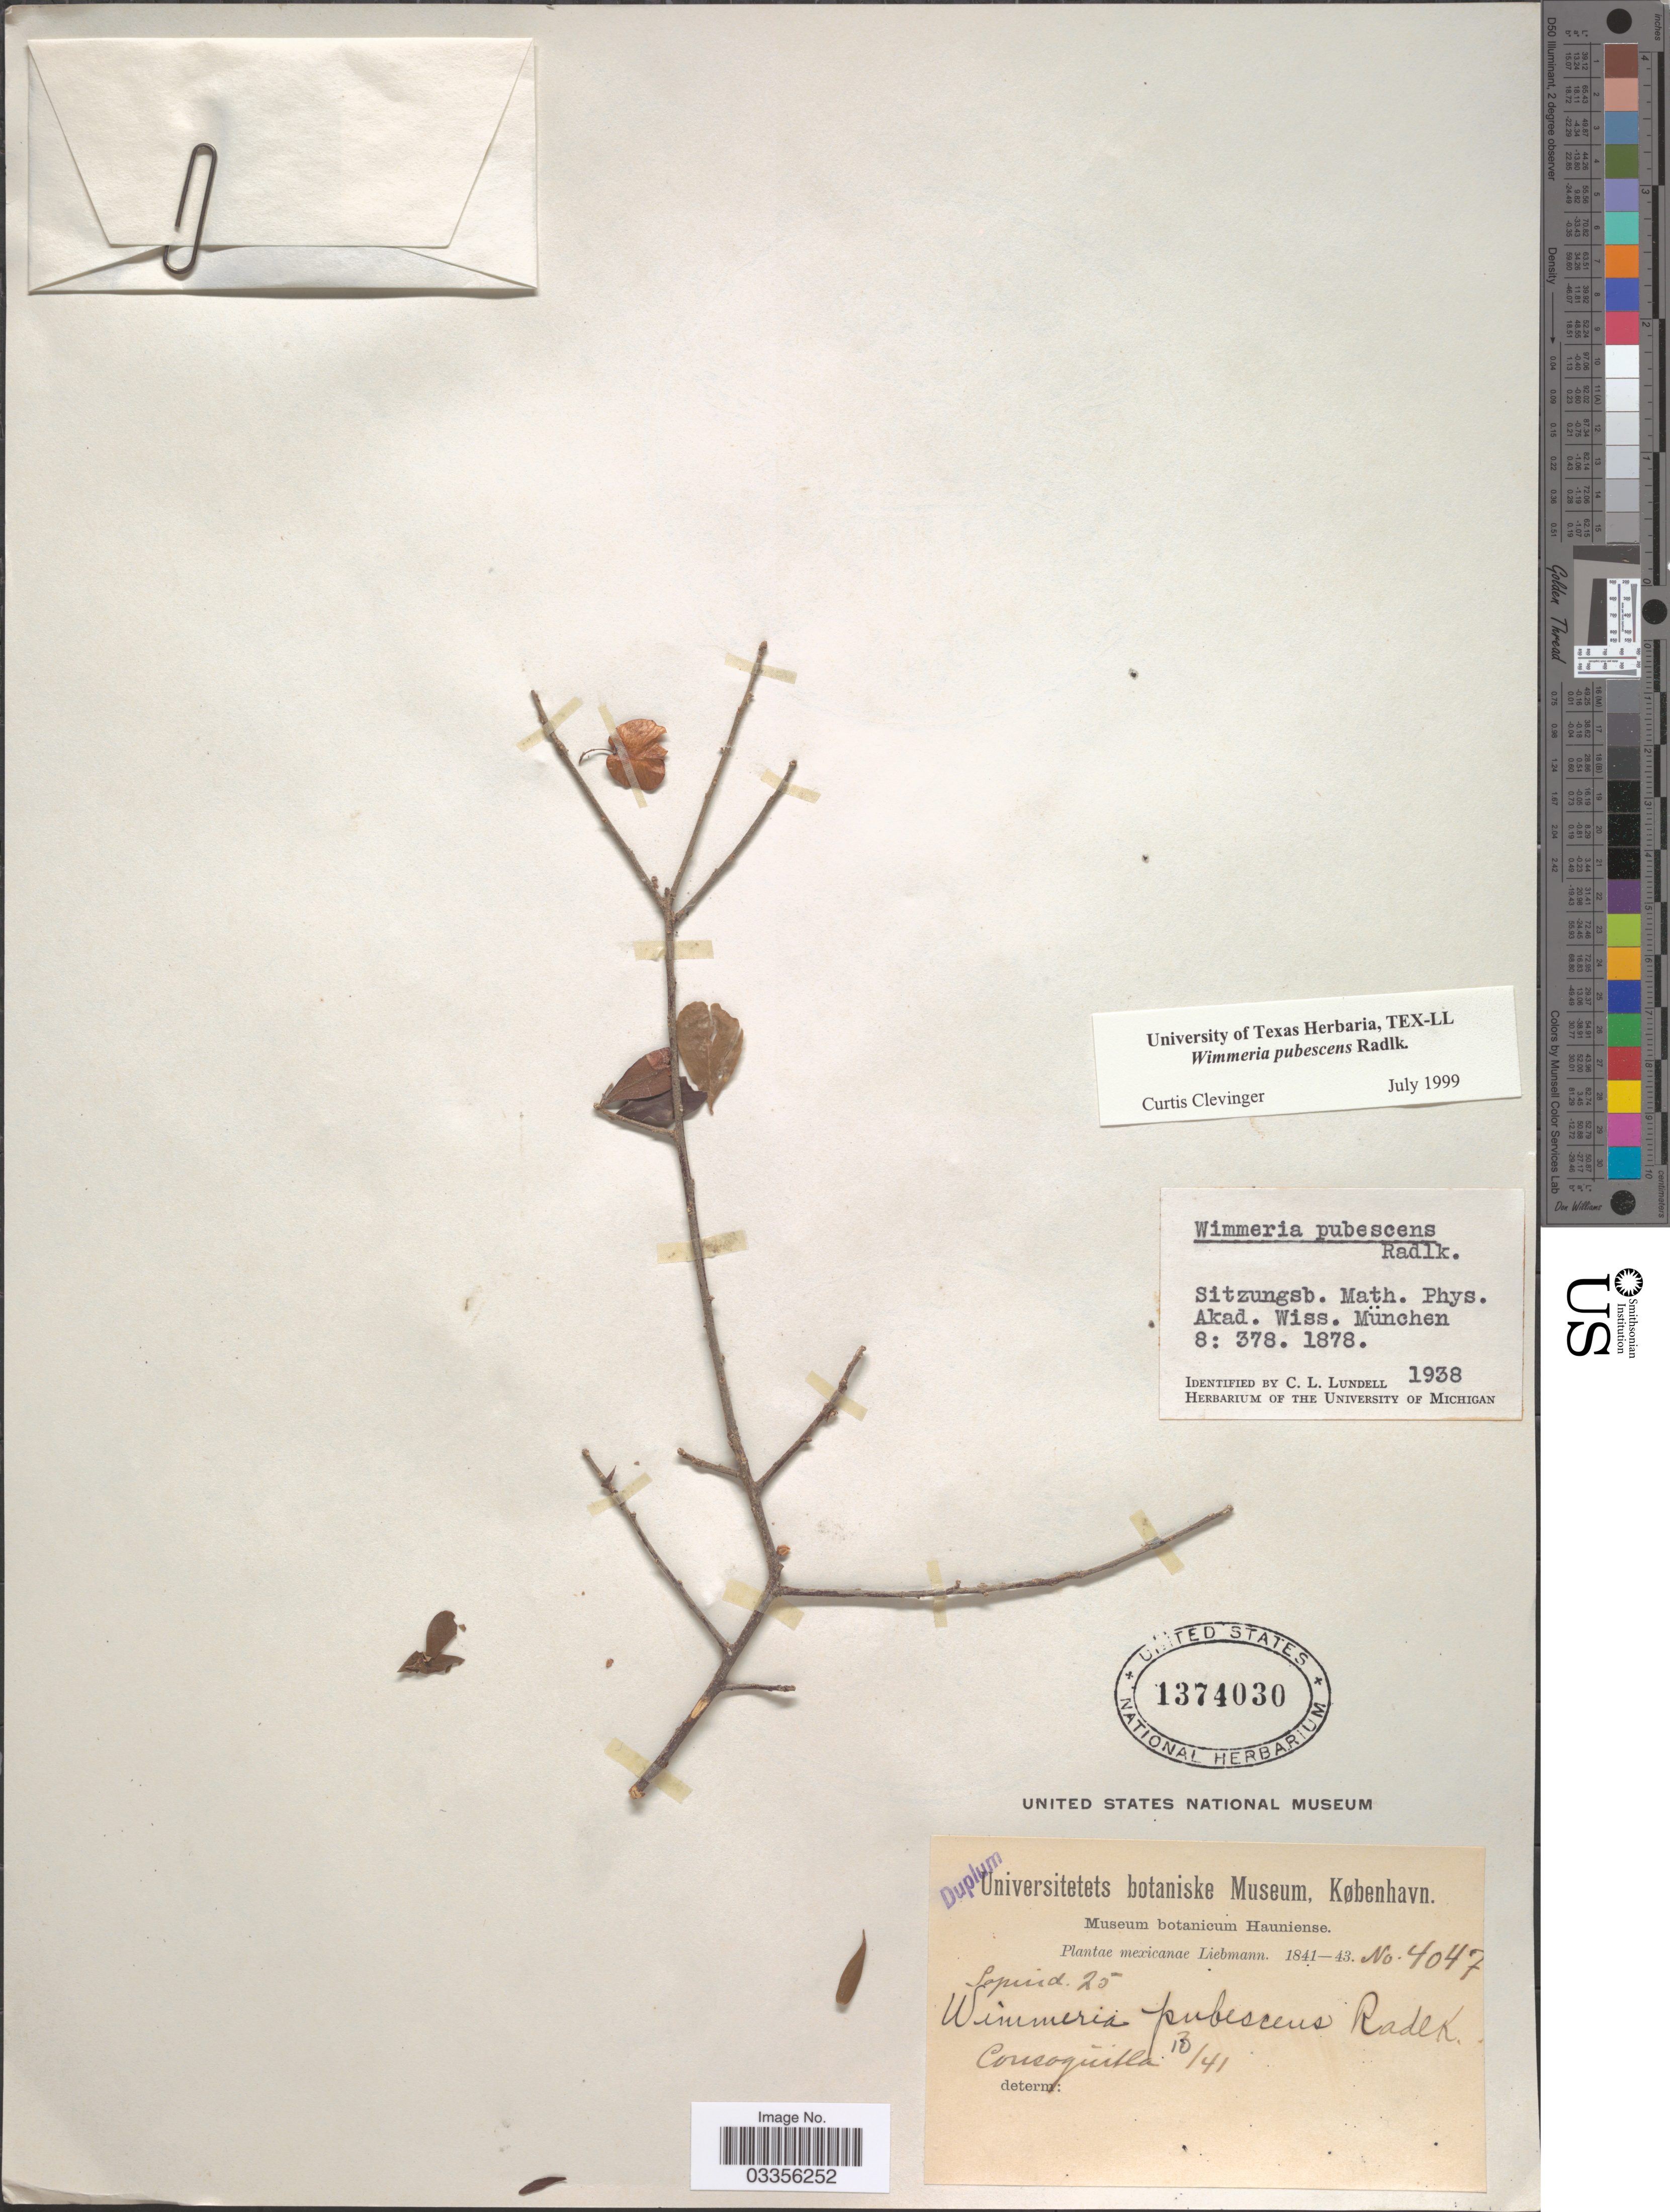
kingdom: Plantae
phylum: Tracheophyta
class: Magnoliopsida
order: Celastrales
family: Celastraceae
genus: Wimmeria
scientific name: Wimmeria pubescens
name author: Radlk.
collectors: Liebmann, --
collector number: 4047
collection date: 1841-10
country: Mexico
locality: Consoqúitla.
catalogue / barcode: US 1374030